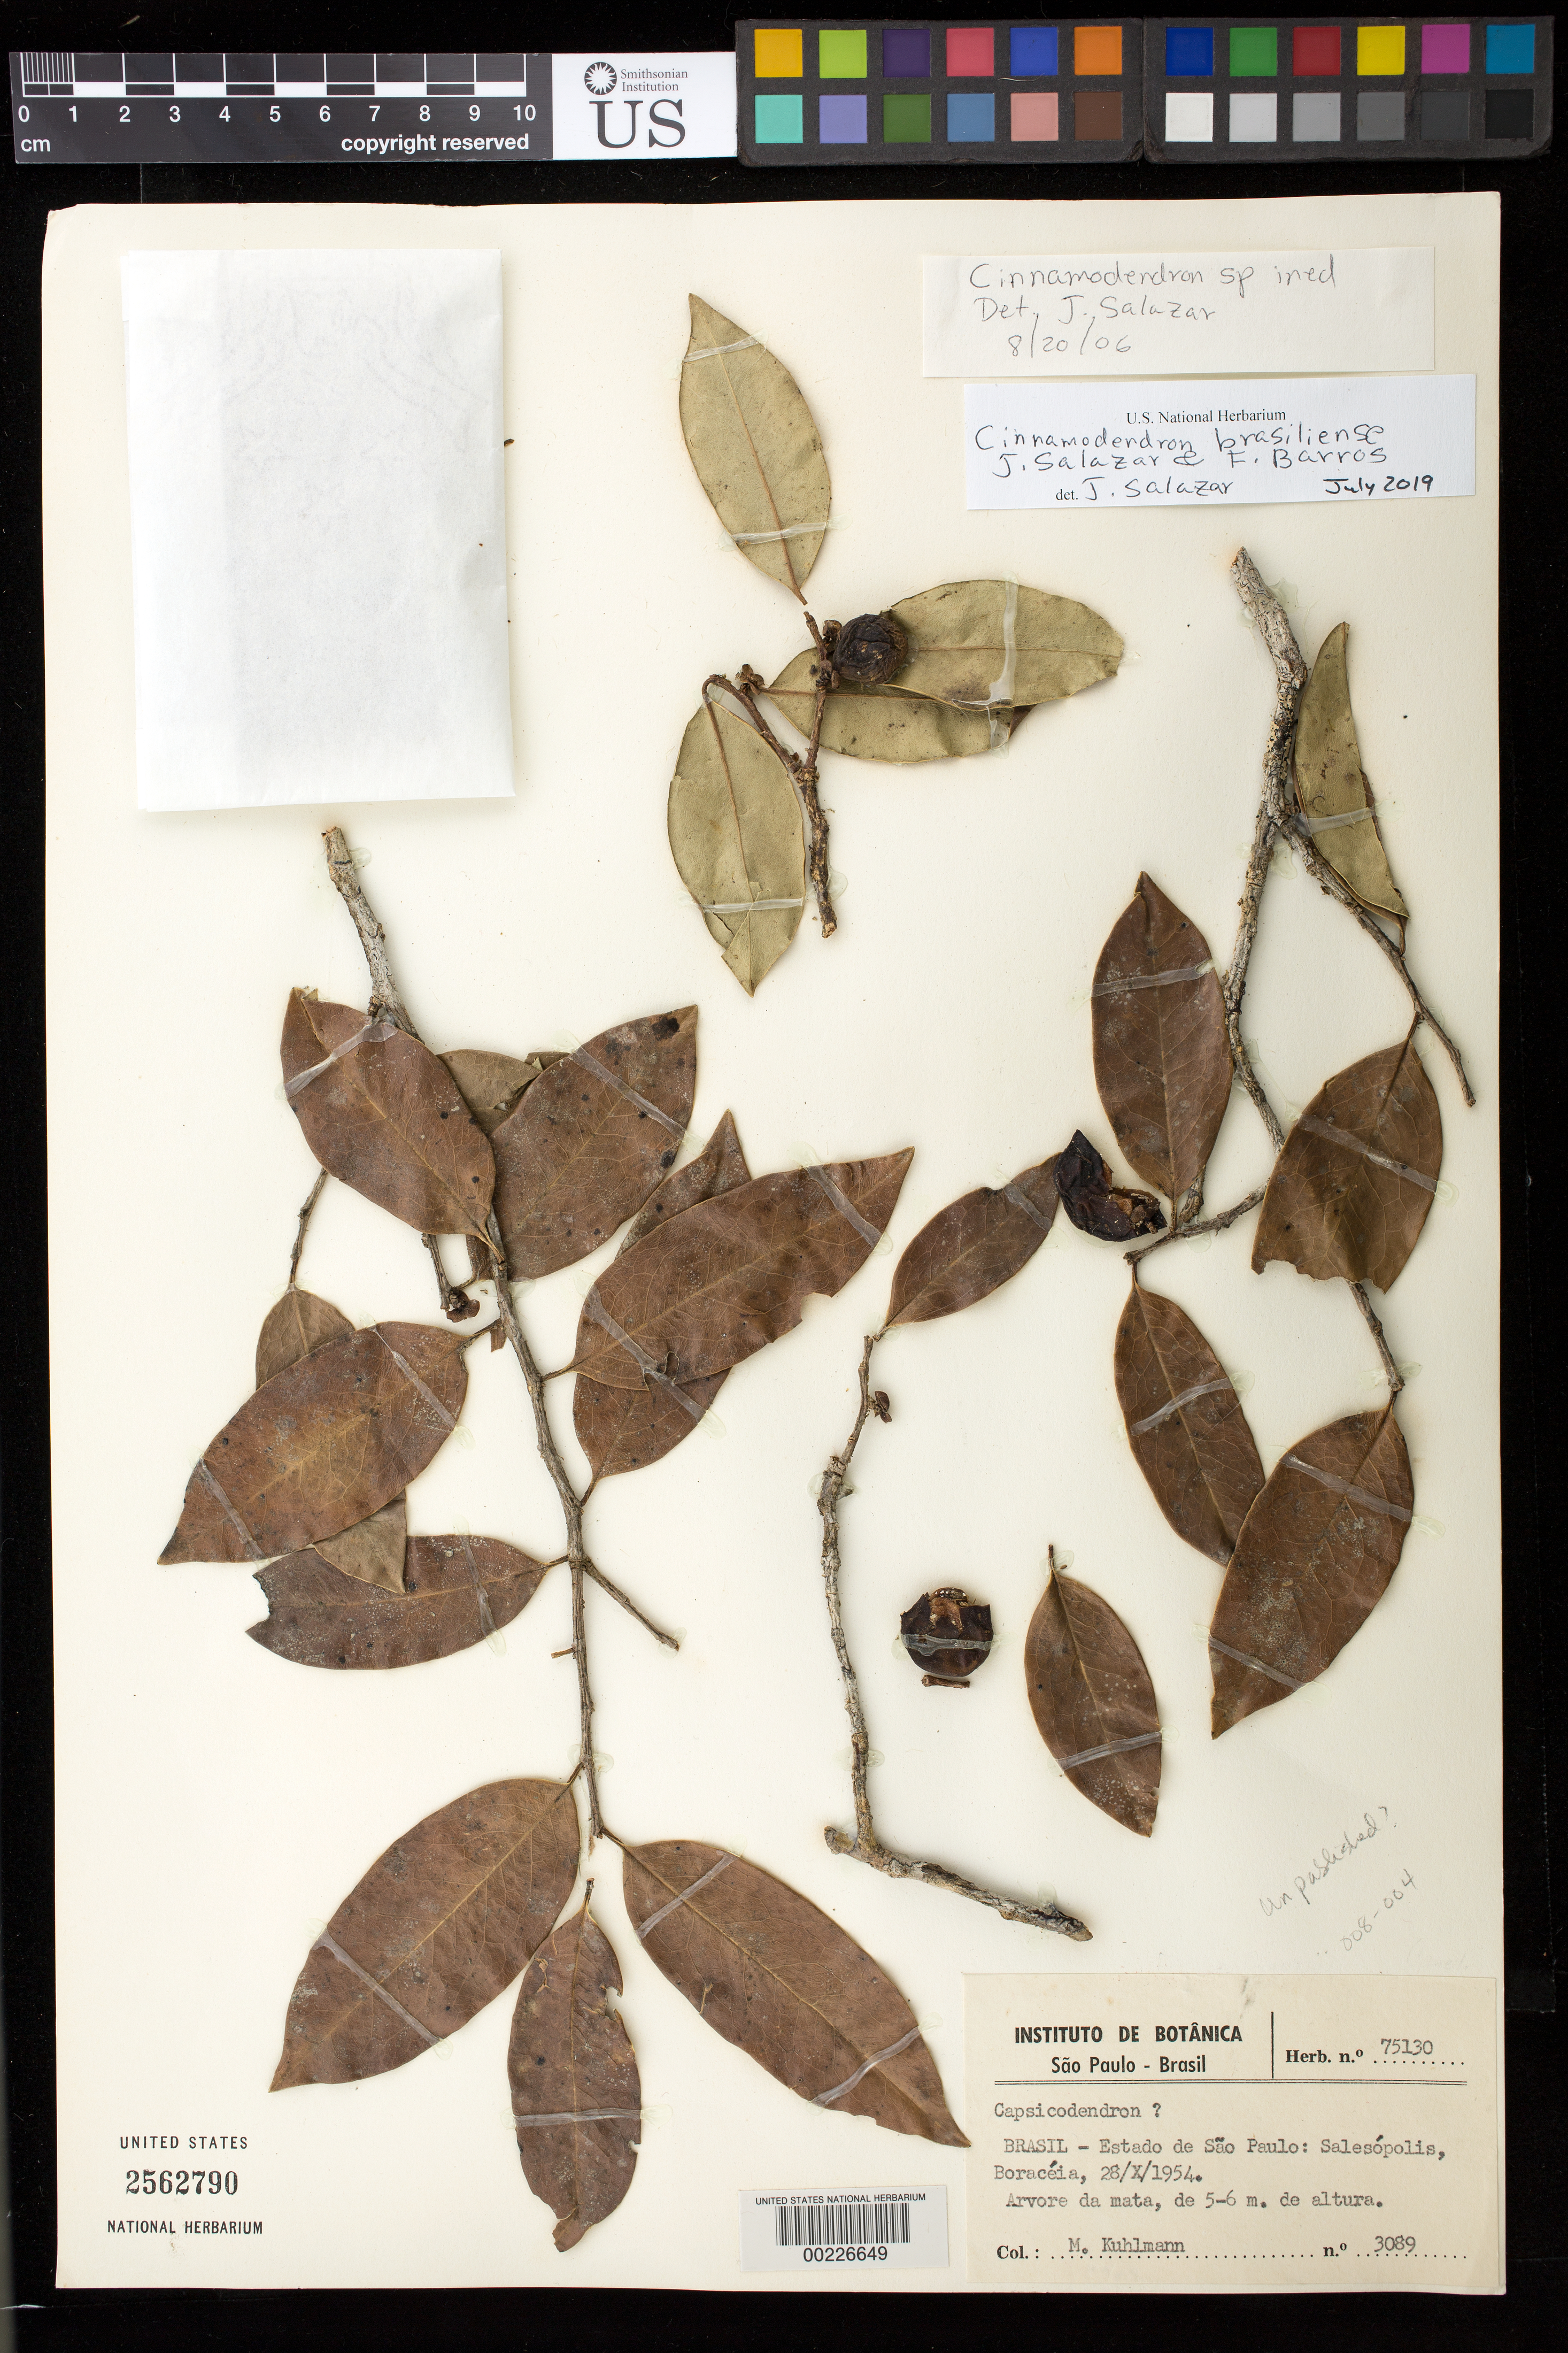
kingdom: Plantae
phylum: Tracheophyta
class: Magnoliopsida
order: Canellales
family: Canellaceae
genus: Cinnamodendron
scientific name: Cinnamodendron brasiliense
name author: J. Salazar & F. Barros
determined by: Salazar, J.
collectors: M. Kuhlmann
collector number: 3089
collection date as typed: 28 Oct 1954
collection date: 1954-10-28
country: Brazil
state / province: São Paulo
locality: Salesopolis, boraceia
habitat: Woods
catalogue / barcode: US 2562790